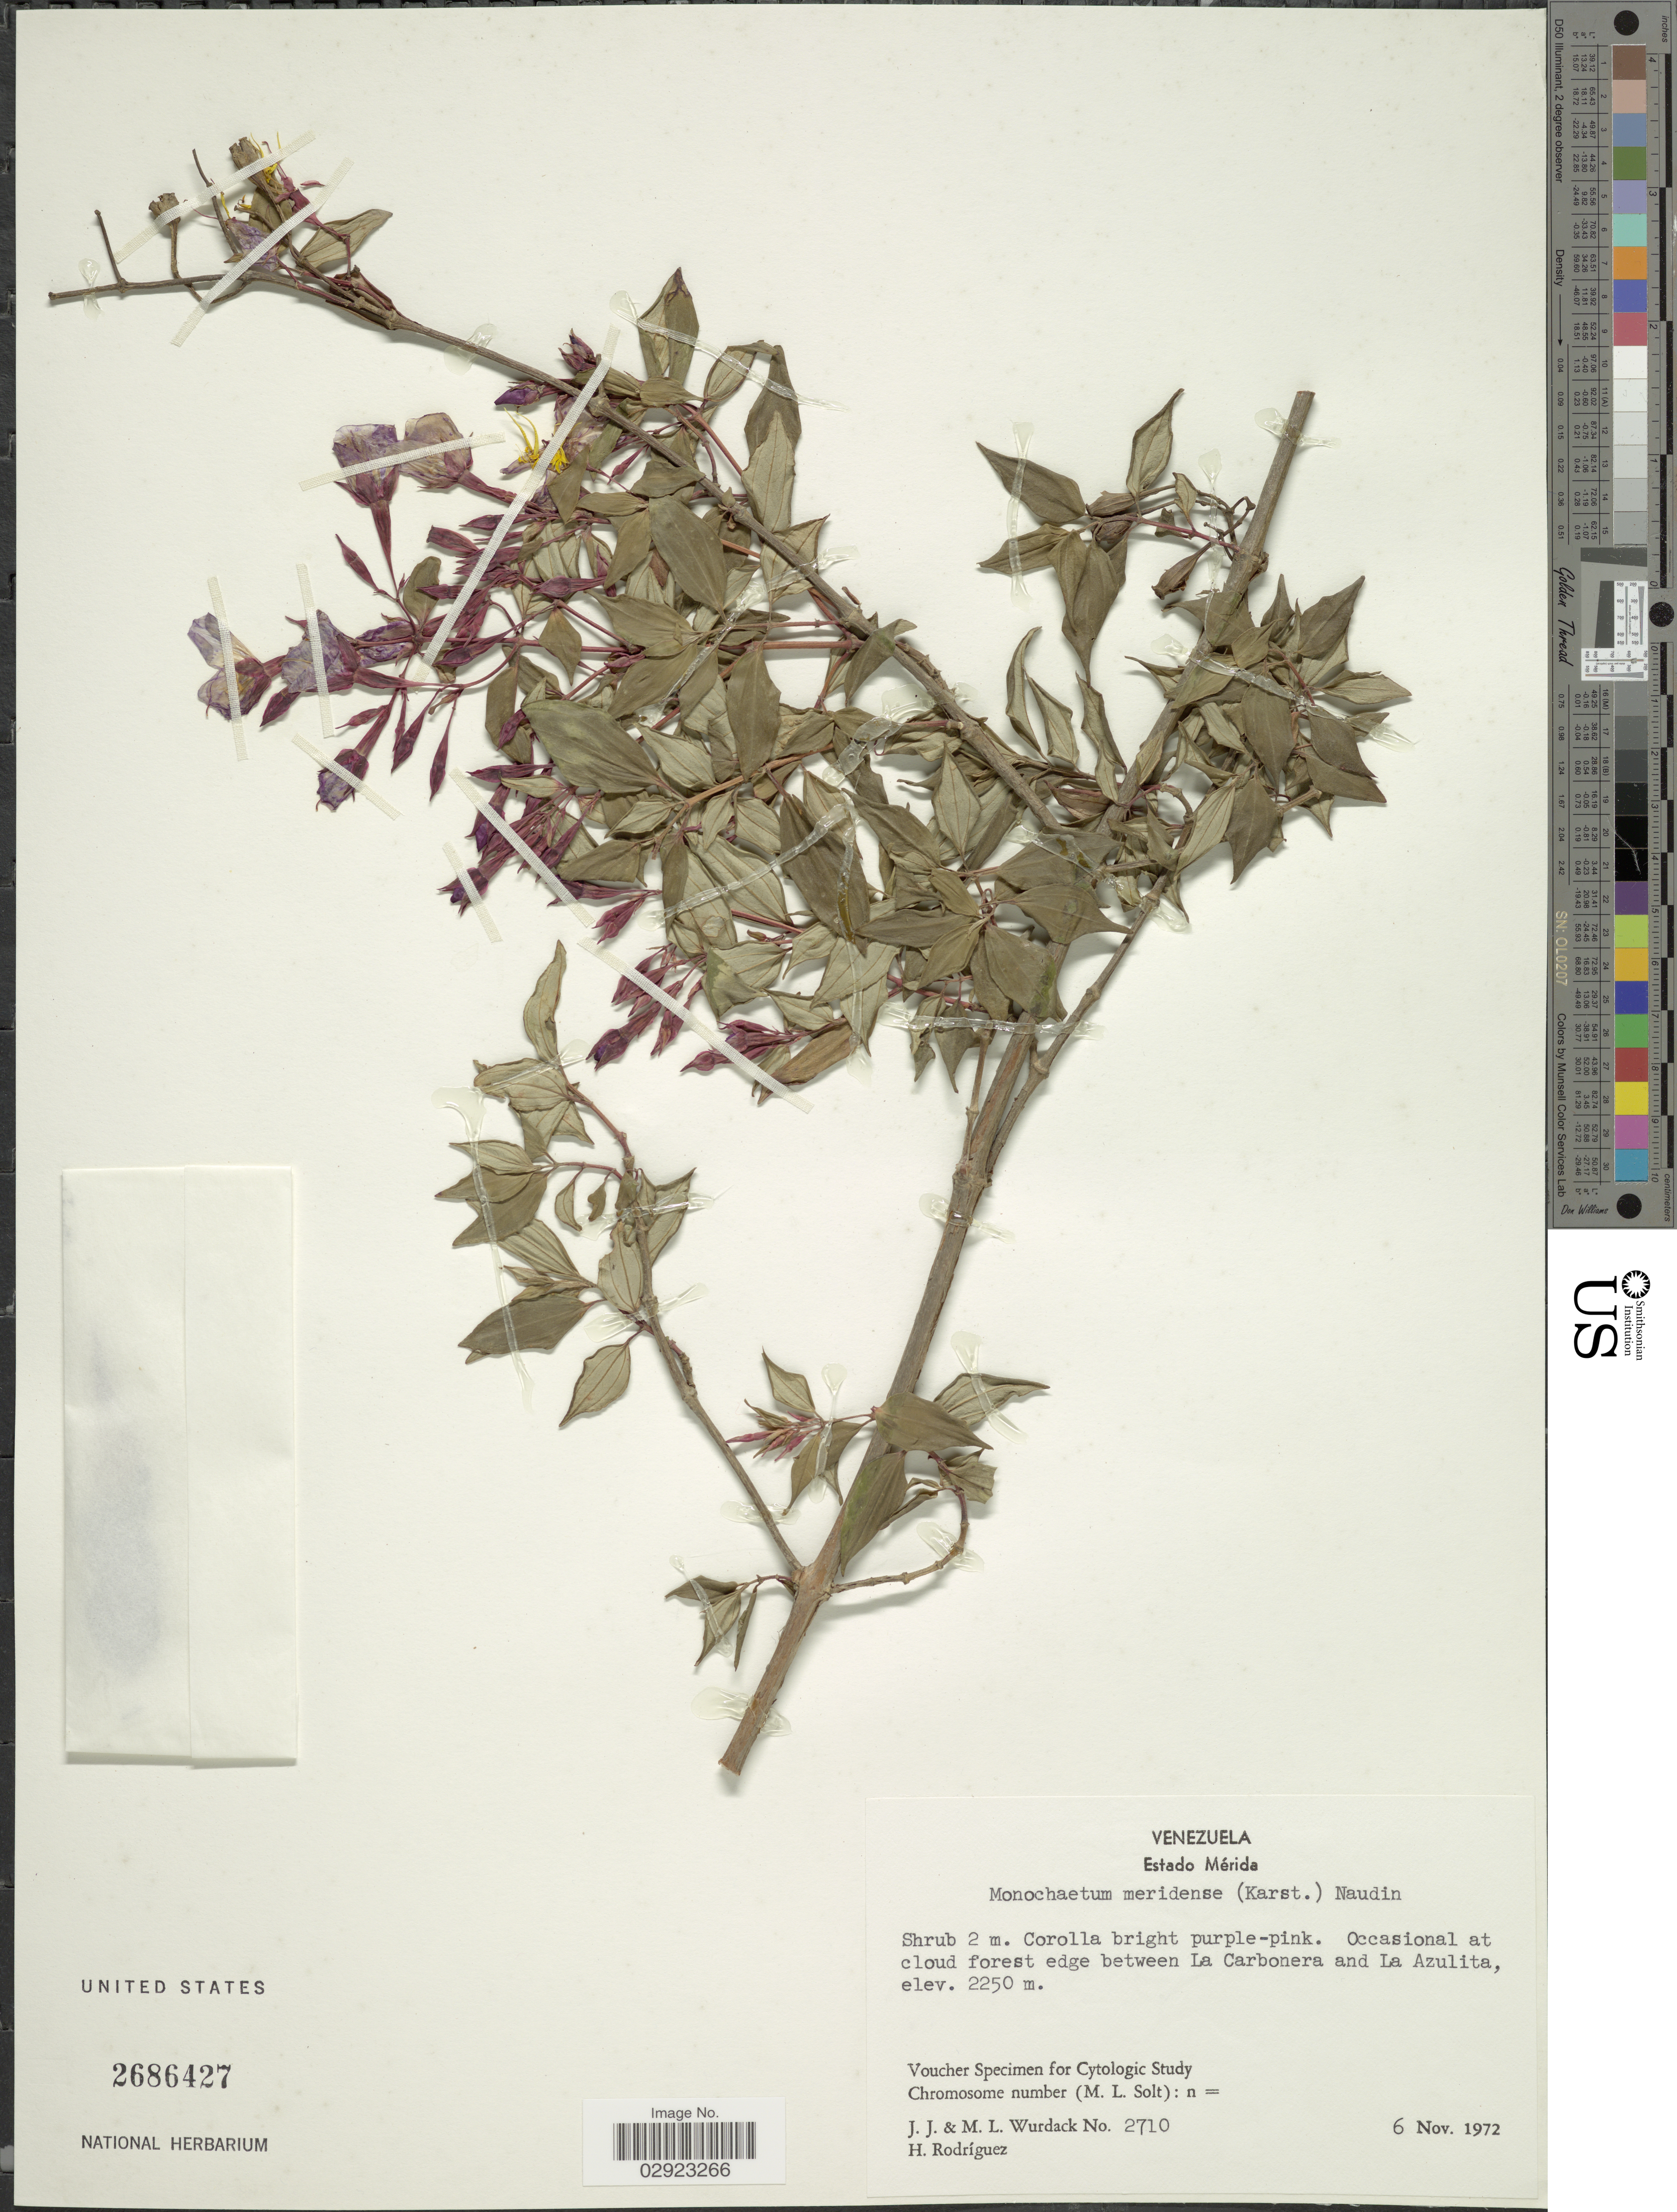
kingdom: Plantae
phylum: Tracheophyta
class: Magnoliopsida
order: Myrtales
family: Melastomataceae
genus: Monochaetum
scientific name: Monochaetum meridense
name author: (H. Karst.) Naudin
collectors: J. J. Wurdack, M. L. Wurdack & H. Rodríguez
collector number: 2710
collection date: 1972-11-06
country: Venezuela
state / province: Mérida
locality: Occasional at cloud forest edge between La Carbonera and La Azulita.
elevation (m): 2250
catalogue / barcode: US 2686427